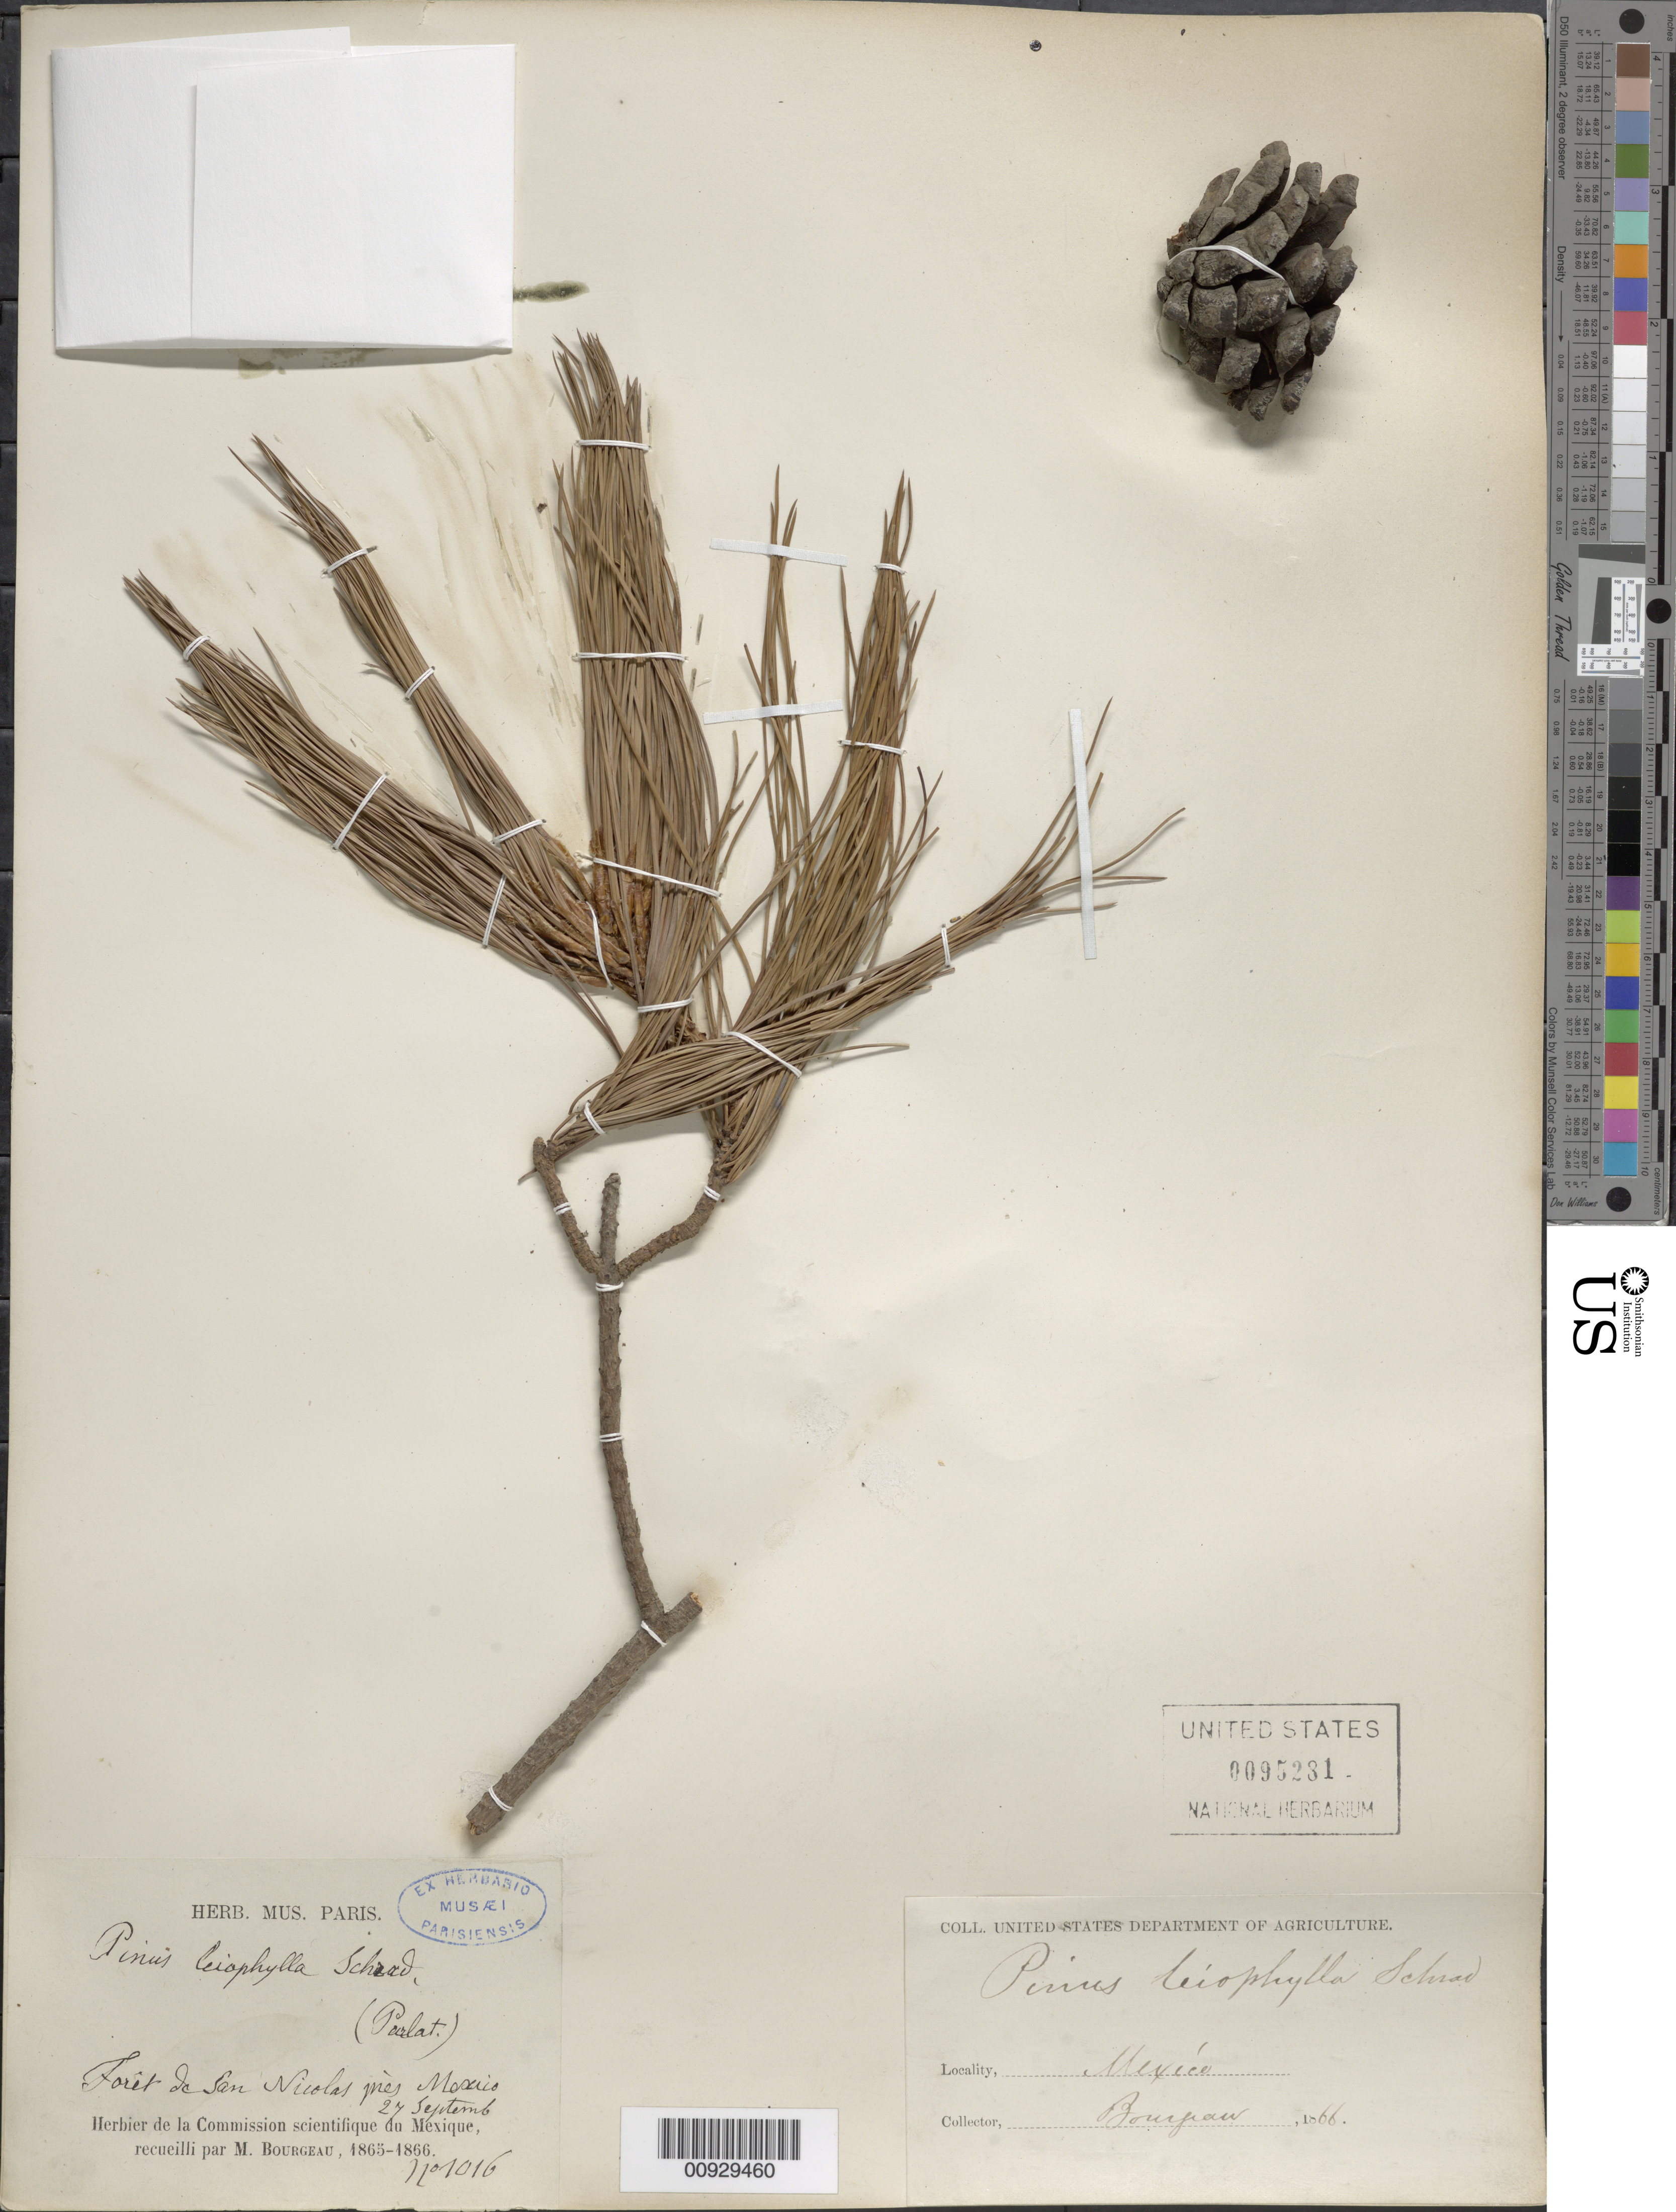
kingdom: Plantae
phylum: Tracheophyta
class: Pinopsida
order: Pinales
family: Pinaceae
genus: Pinus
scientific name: Pinus leiophylla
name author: Schiede ex Schltdl. & Cham.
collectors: E. Bourgeau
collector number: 1016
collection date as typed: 27 Sep 1866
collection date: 1866-09-27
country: Mexico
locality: Forêt de San Nicolas près Mexico.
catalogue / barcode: US 95281